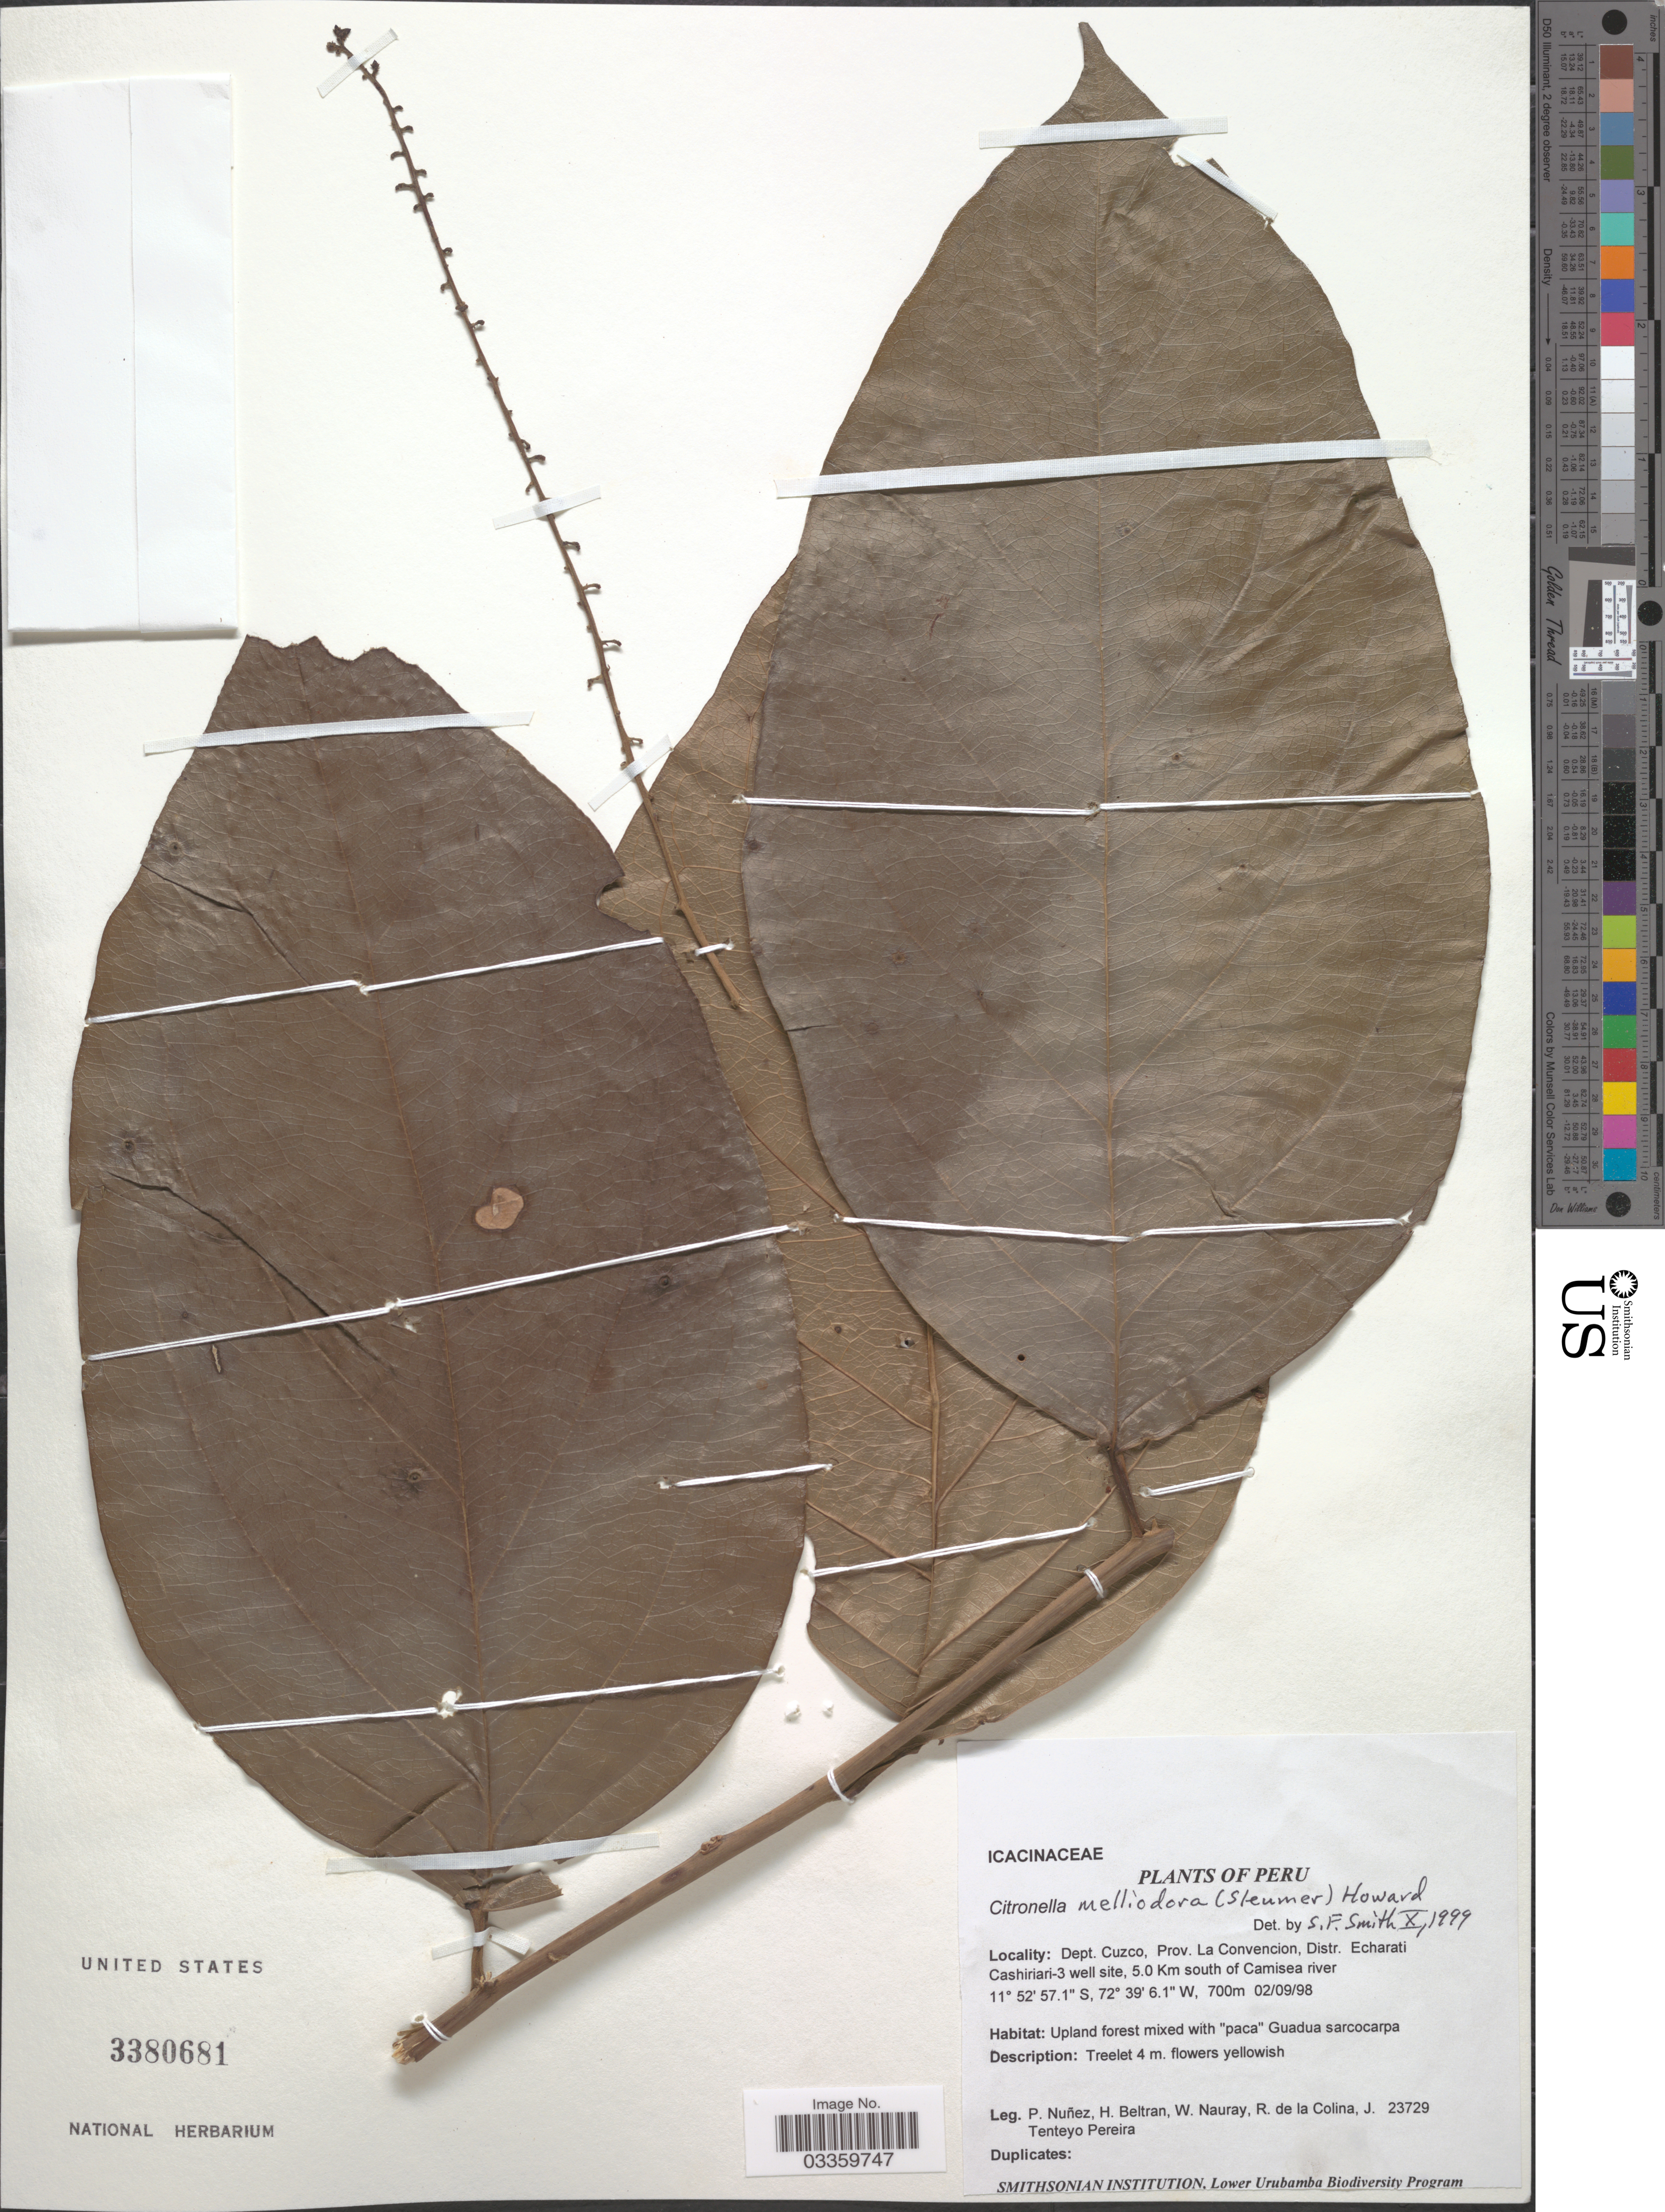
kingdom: Plantae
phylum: Tracheophyta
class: Magnoliopsida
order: Cardiopteridales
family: Cardiopteridaceae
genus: Citronella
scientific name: Citronella melliodora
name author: (Sleumer) R.A. Howard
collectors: P. Nuñez V., H. Beltran, W. Nauray & R. de La Colina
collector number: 23729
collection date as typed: Transcribed d/m/y: 2/9/98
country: Peru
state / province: Cusco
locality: Dept. Cuzco, Prov. La Convencion, Distr. Echarati Cashiriari-3 well site, 5.0 Km south of Camisea river.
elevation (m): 700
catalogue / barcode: US 3380681